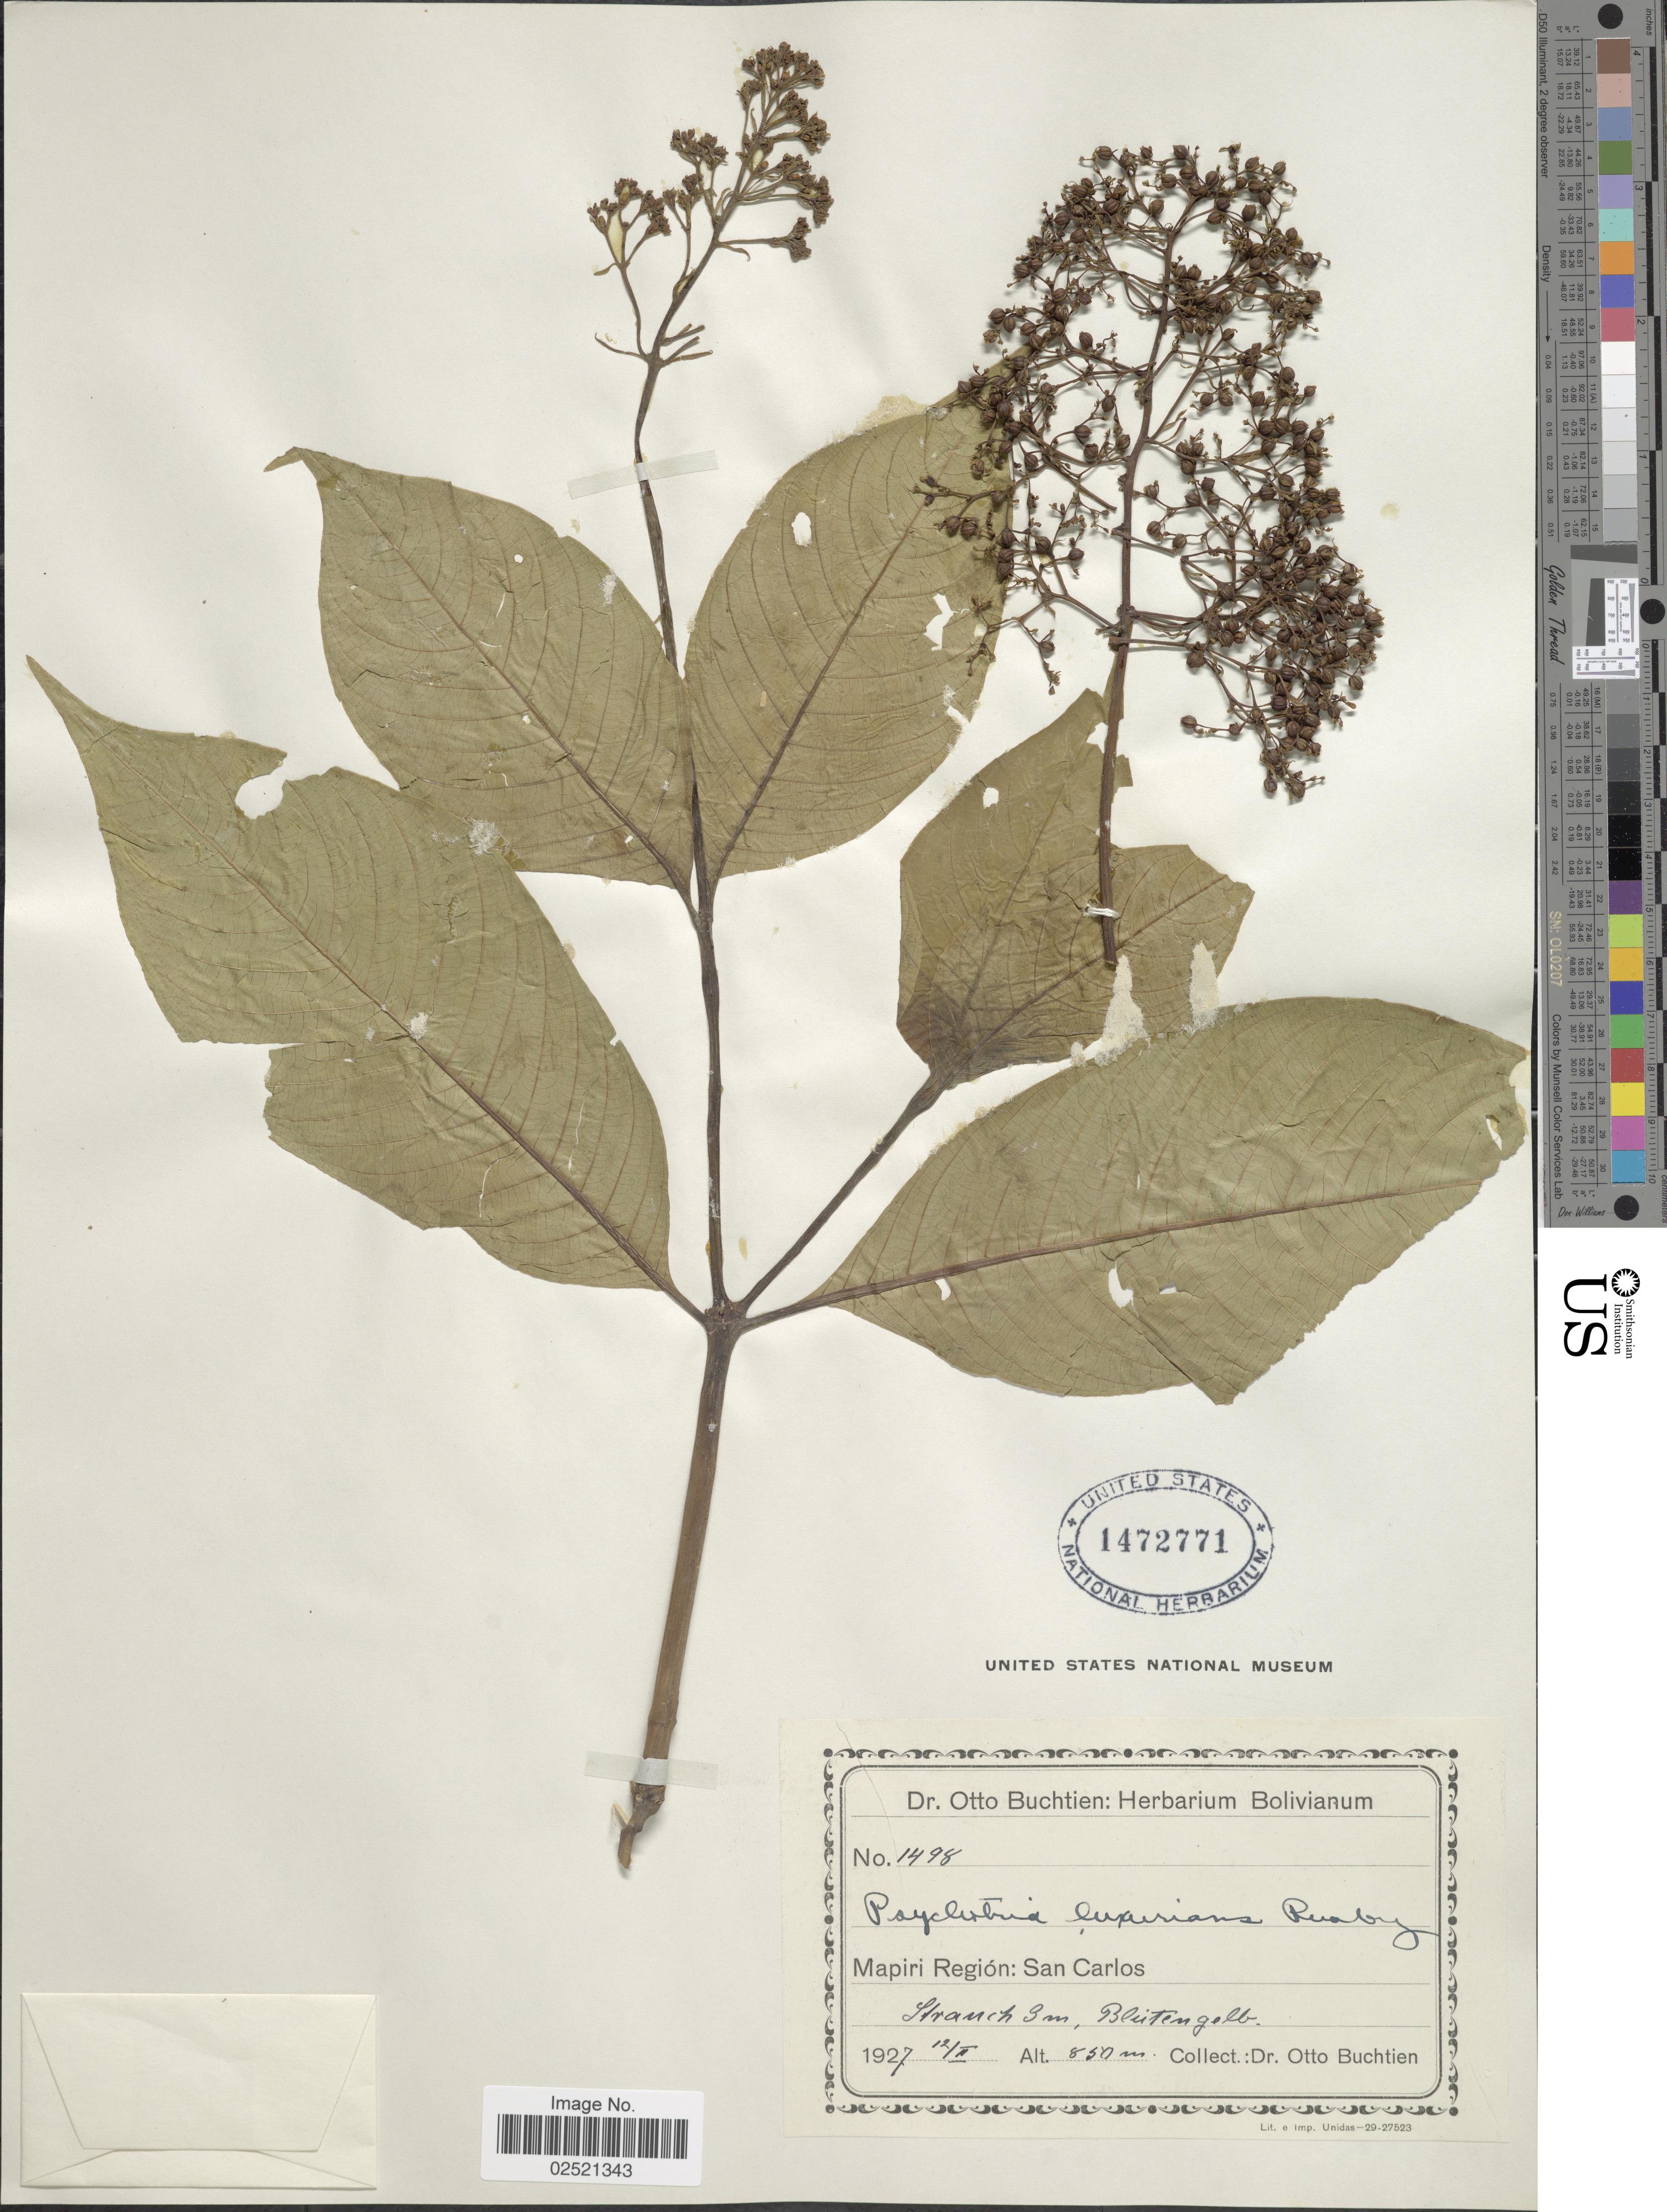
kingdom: Plantae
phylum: Tracheophyta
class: Magnoliopsida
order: Gentianales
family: Rubiaceae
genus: Psychotria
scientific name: Psychotria luxurians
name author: Rusby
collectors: O. Buchtien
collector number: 1498*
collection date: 1927-02-12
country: Bolivia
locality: Mapiri Region: San Carlos.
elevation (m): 850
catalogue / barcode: US 1472771